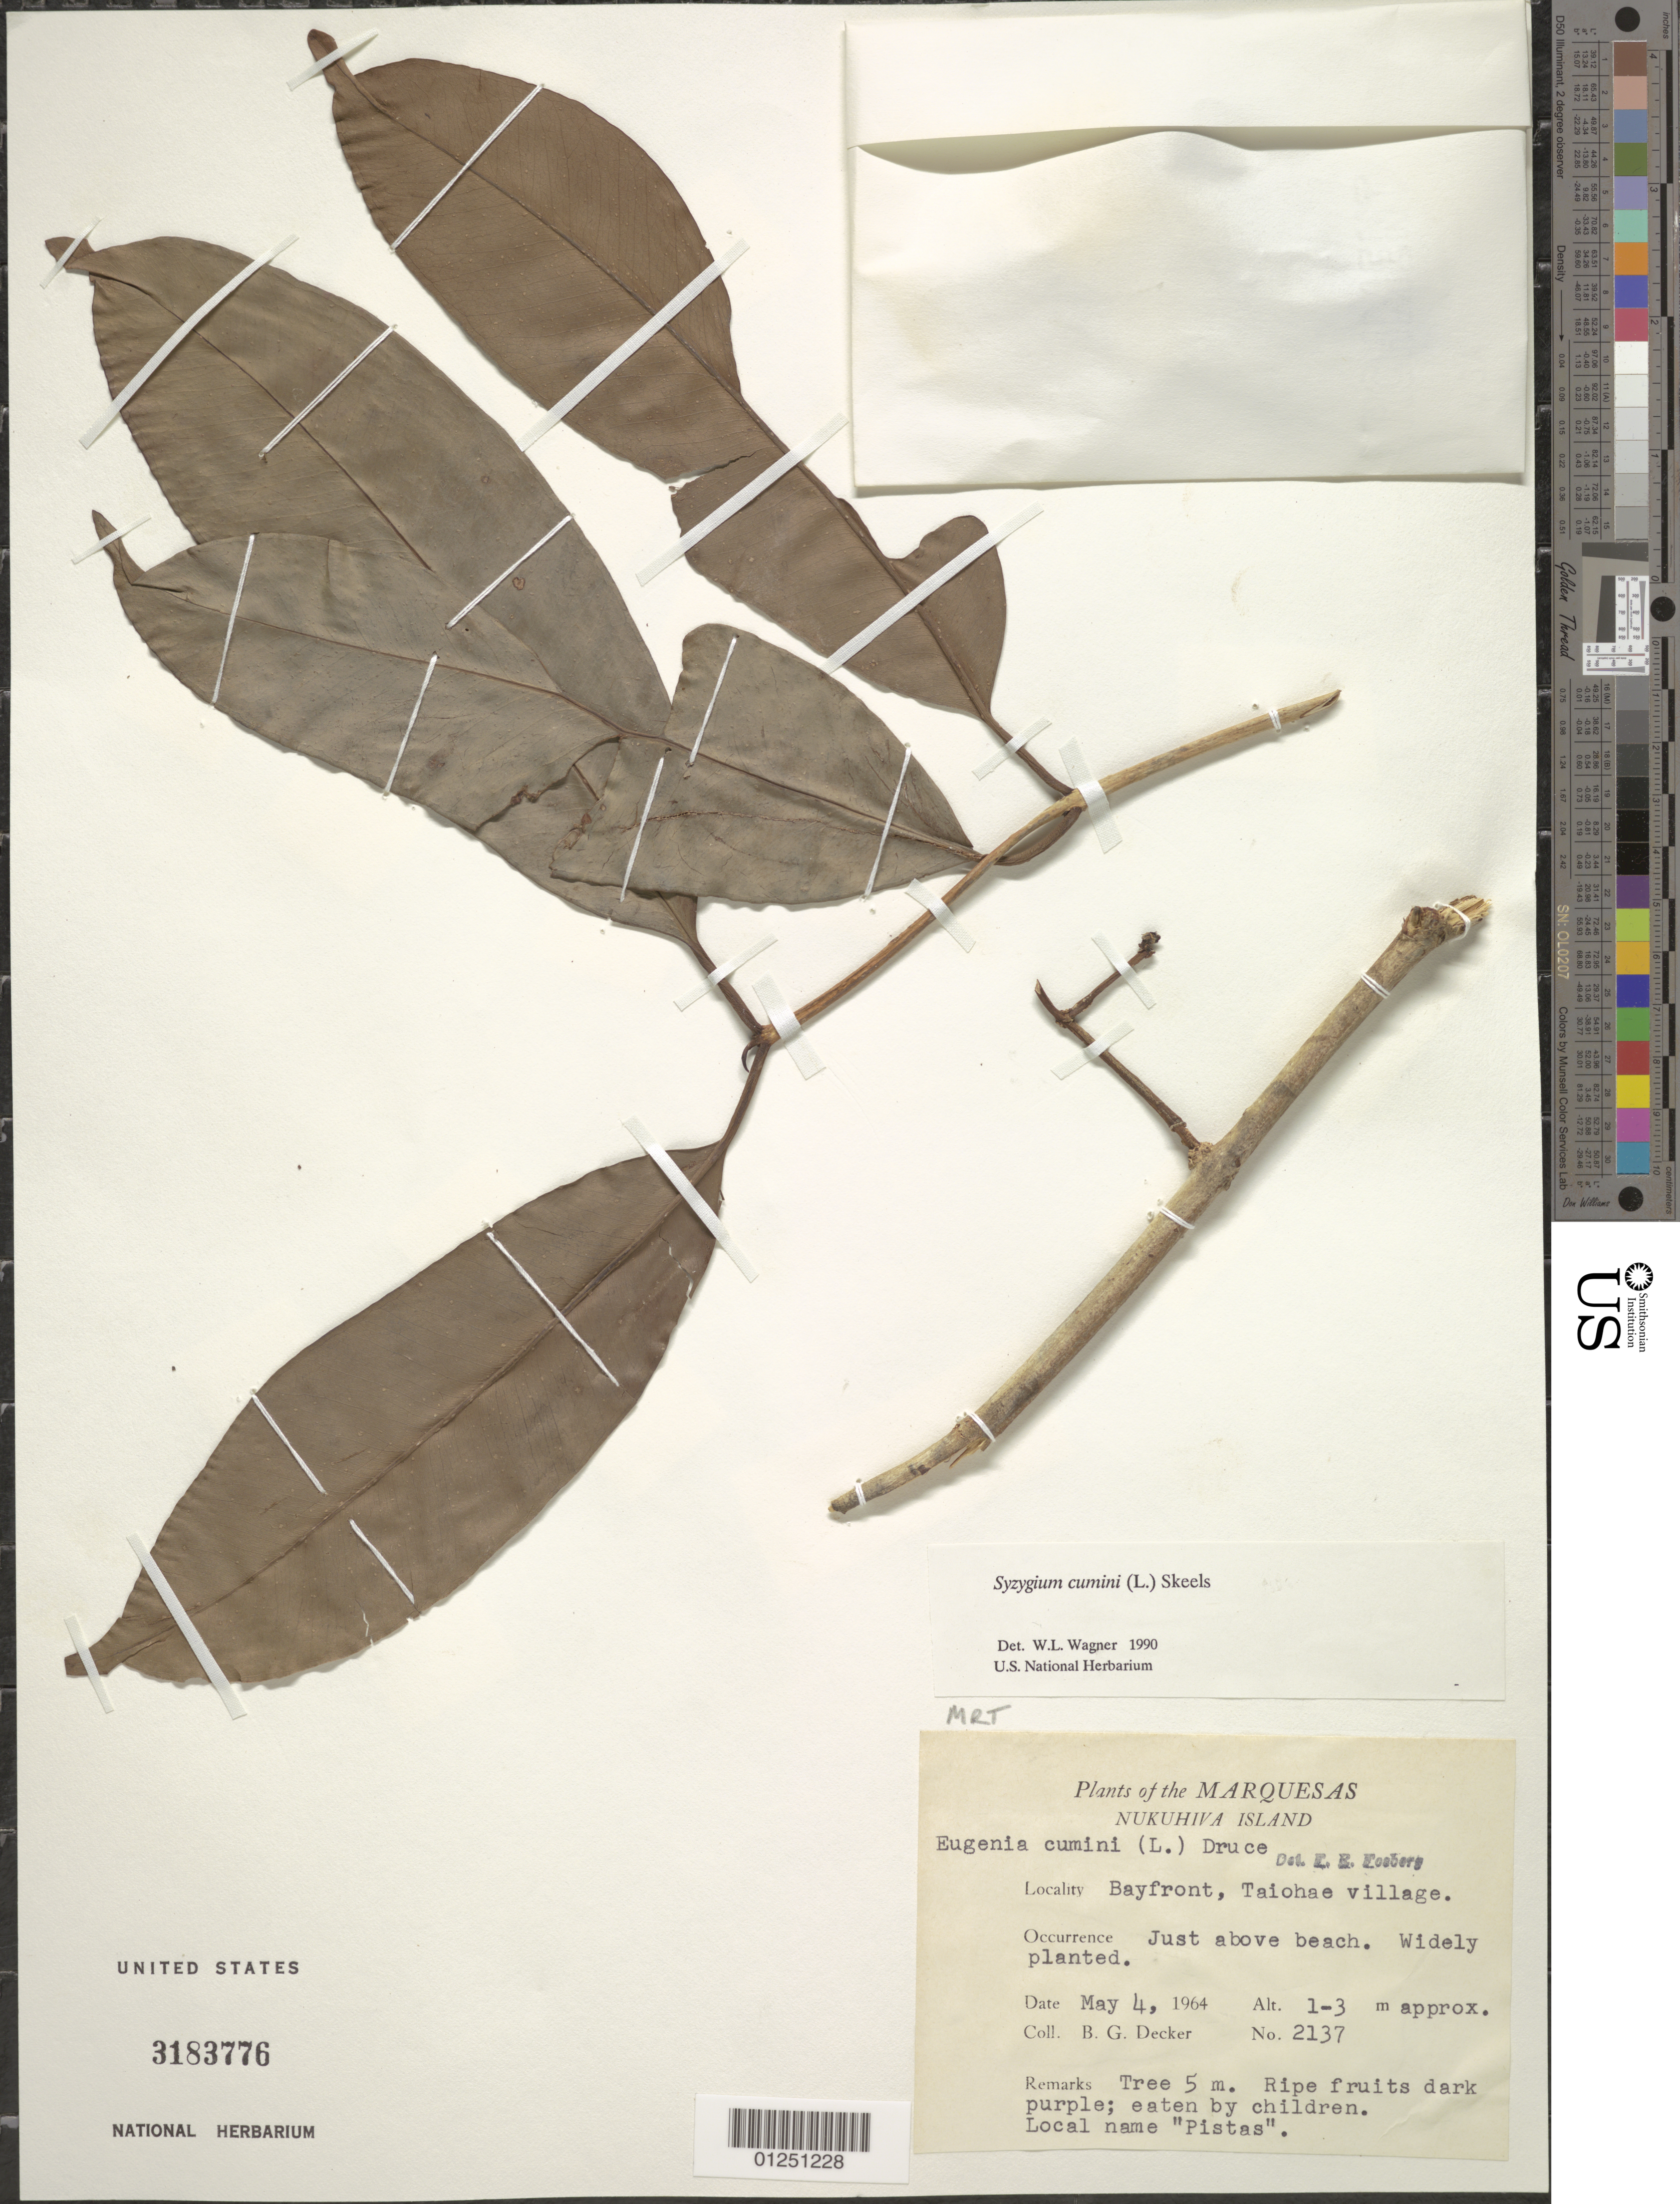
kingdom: Plantae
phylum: Tracheophyta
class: Magnoliopsida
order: Myrtales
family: Myrtaceae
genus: Syzygium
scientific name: Syzygium cumini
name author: (L.) Skeels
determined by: Wagner, W. L., (BOT), Smithsonian Institution - National Museum of Natural History (UNITED STATES)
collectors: B. G. Decker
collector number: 2137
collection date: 1964-05-04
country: French Polynesia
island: Nuku Hiva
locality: Taiohae village, bayfront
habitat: Just above beach. Widely planted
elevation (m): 1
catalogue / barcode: US 3183776